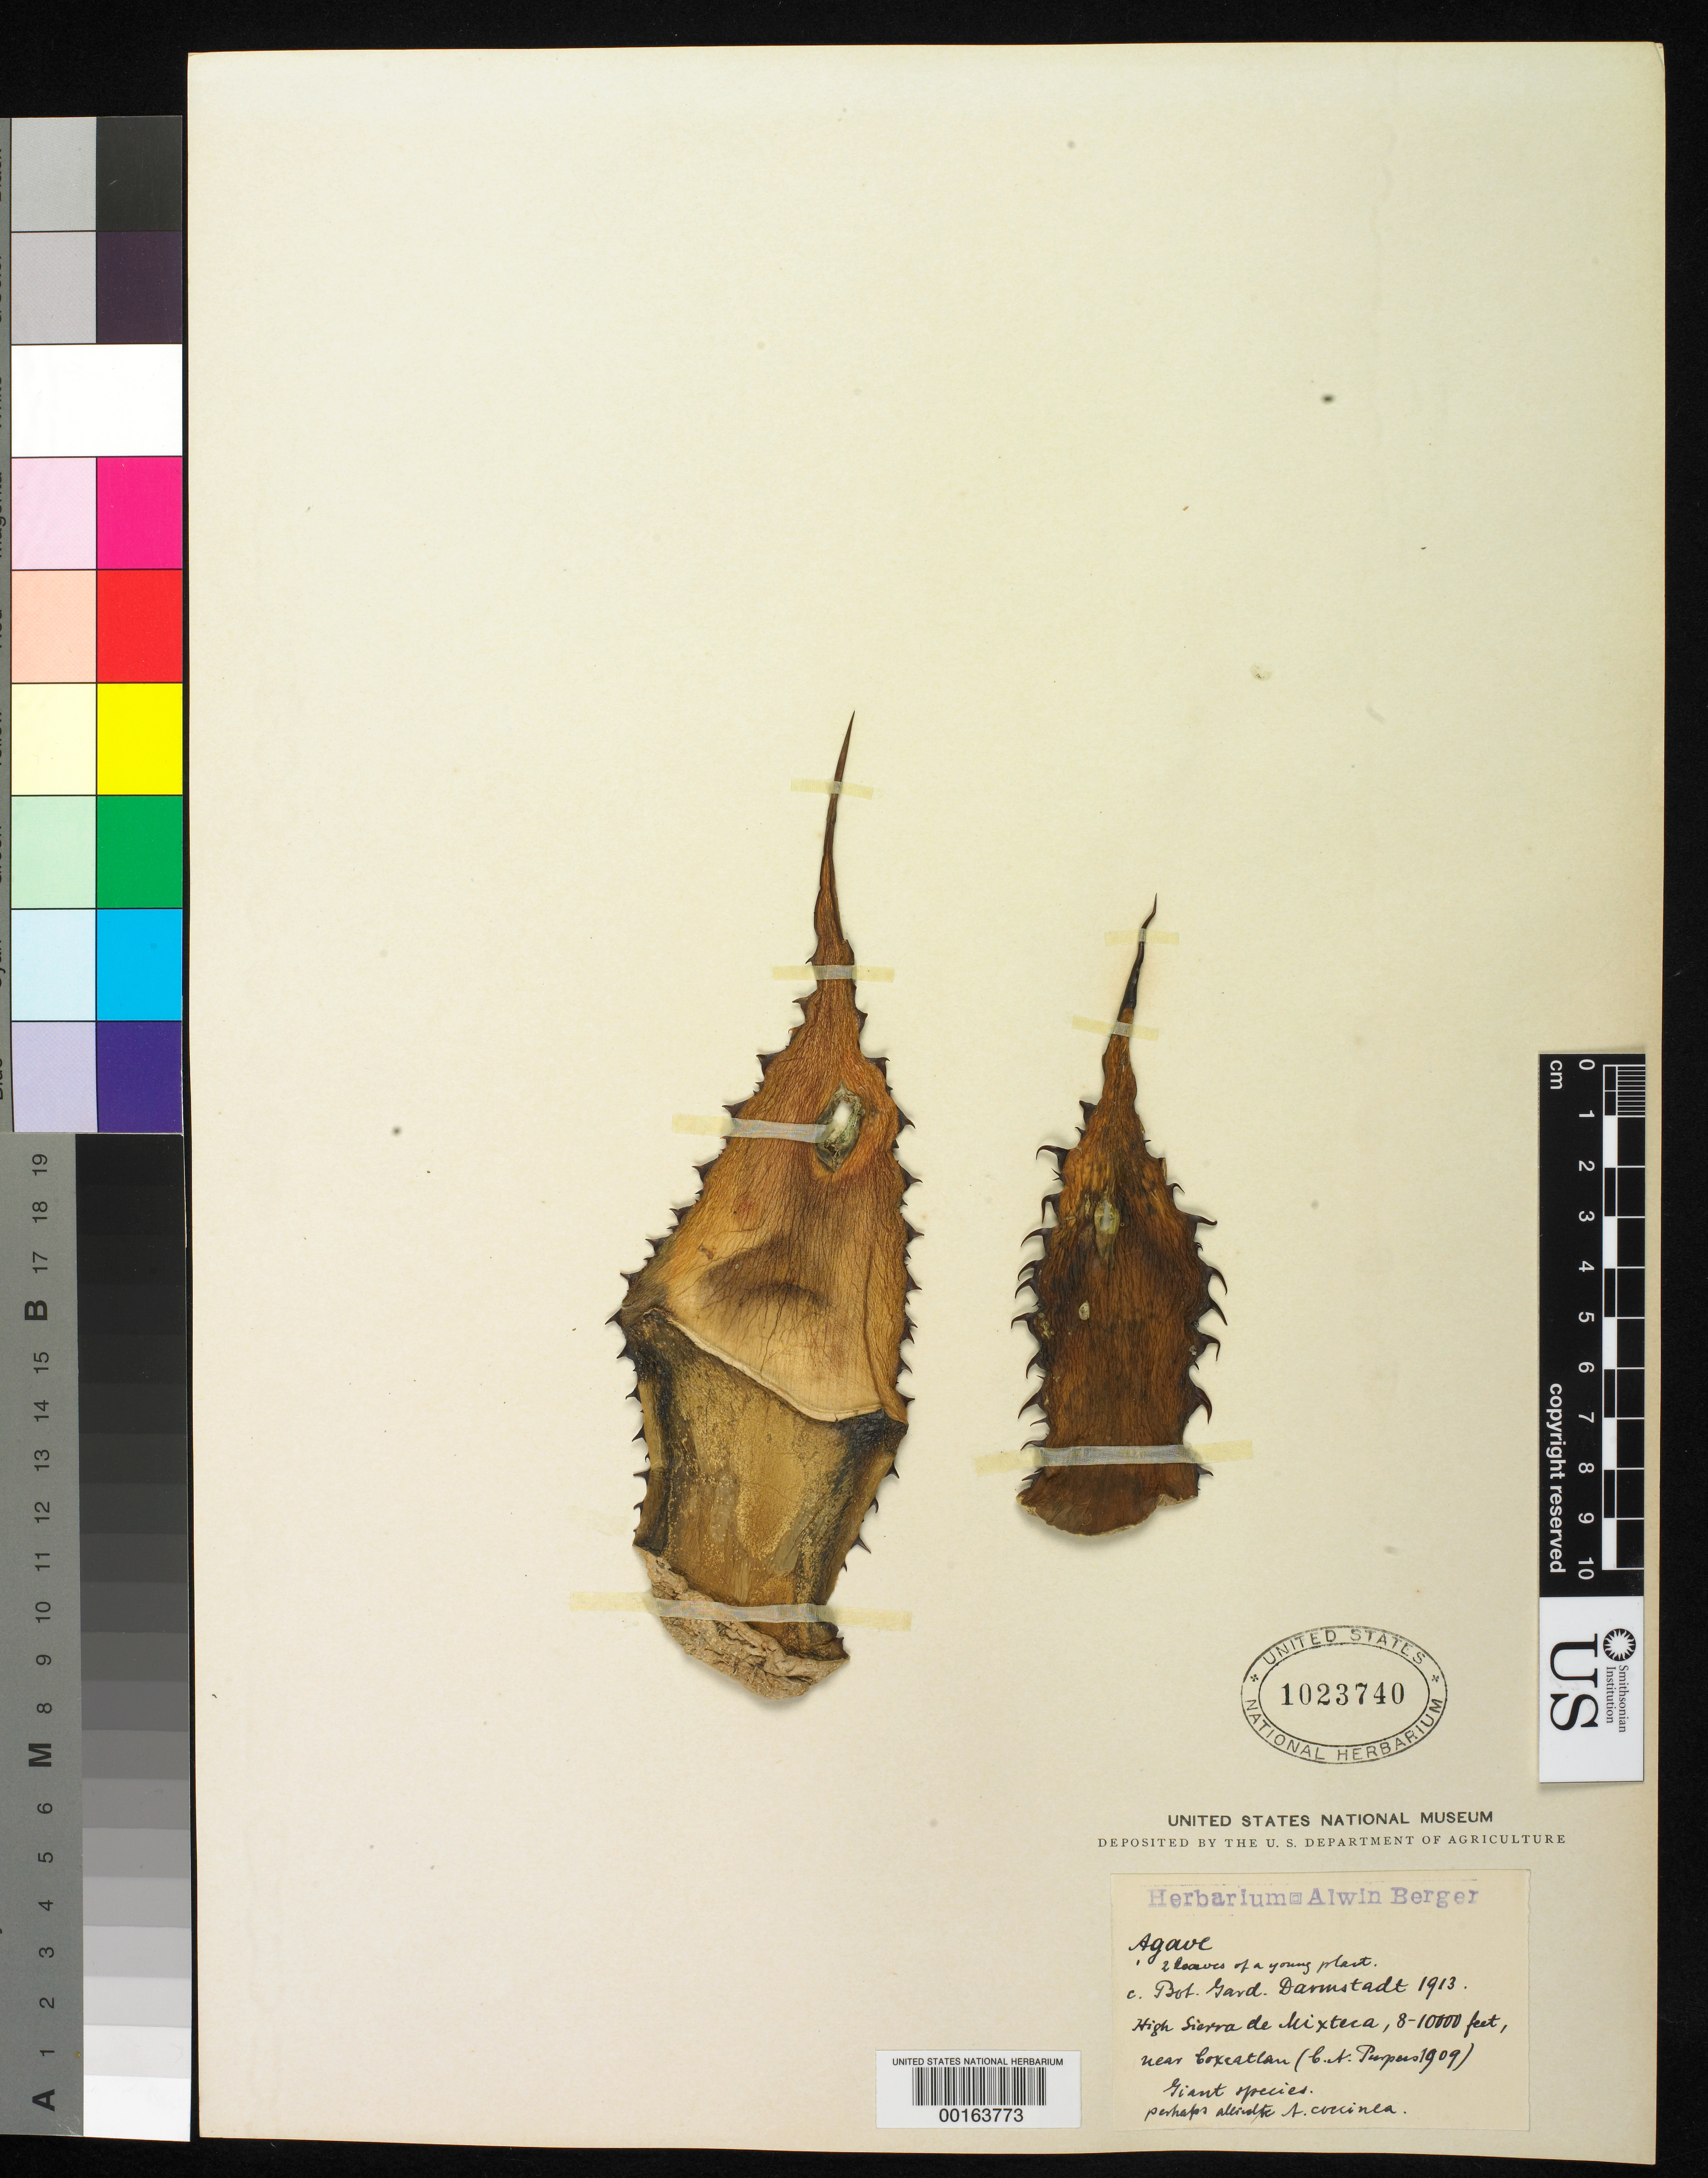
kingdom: Plantae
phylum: Tracheophyta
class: Liliopsida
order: Asparagales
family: Asparagaceae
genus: Agave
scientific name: Agave sp.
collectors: C. A. Purpus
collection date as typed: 1909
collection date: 1909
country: Mexico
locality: High sierra de mixteca, near Coxcatlan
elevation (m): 2438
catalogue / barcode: US 1023740